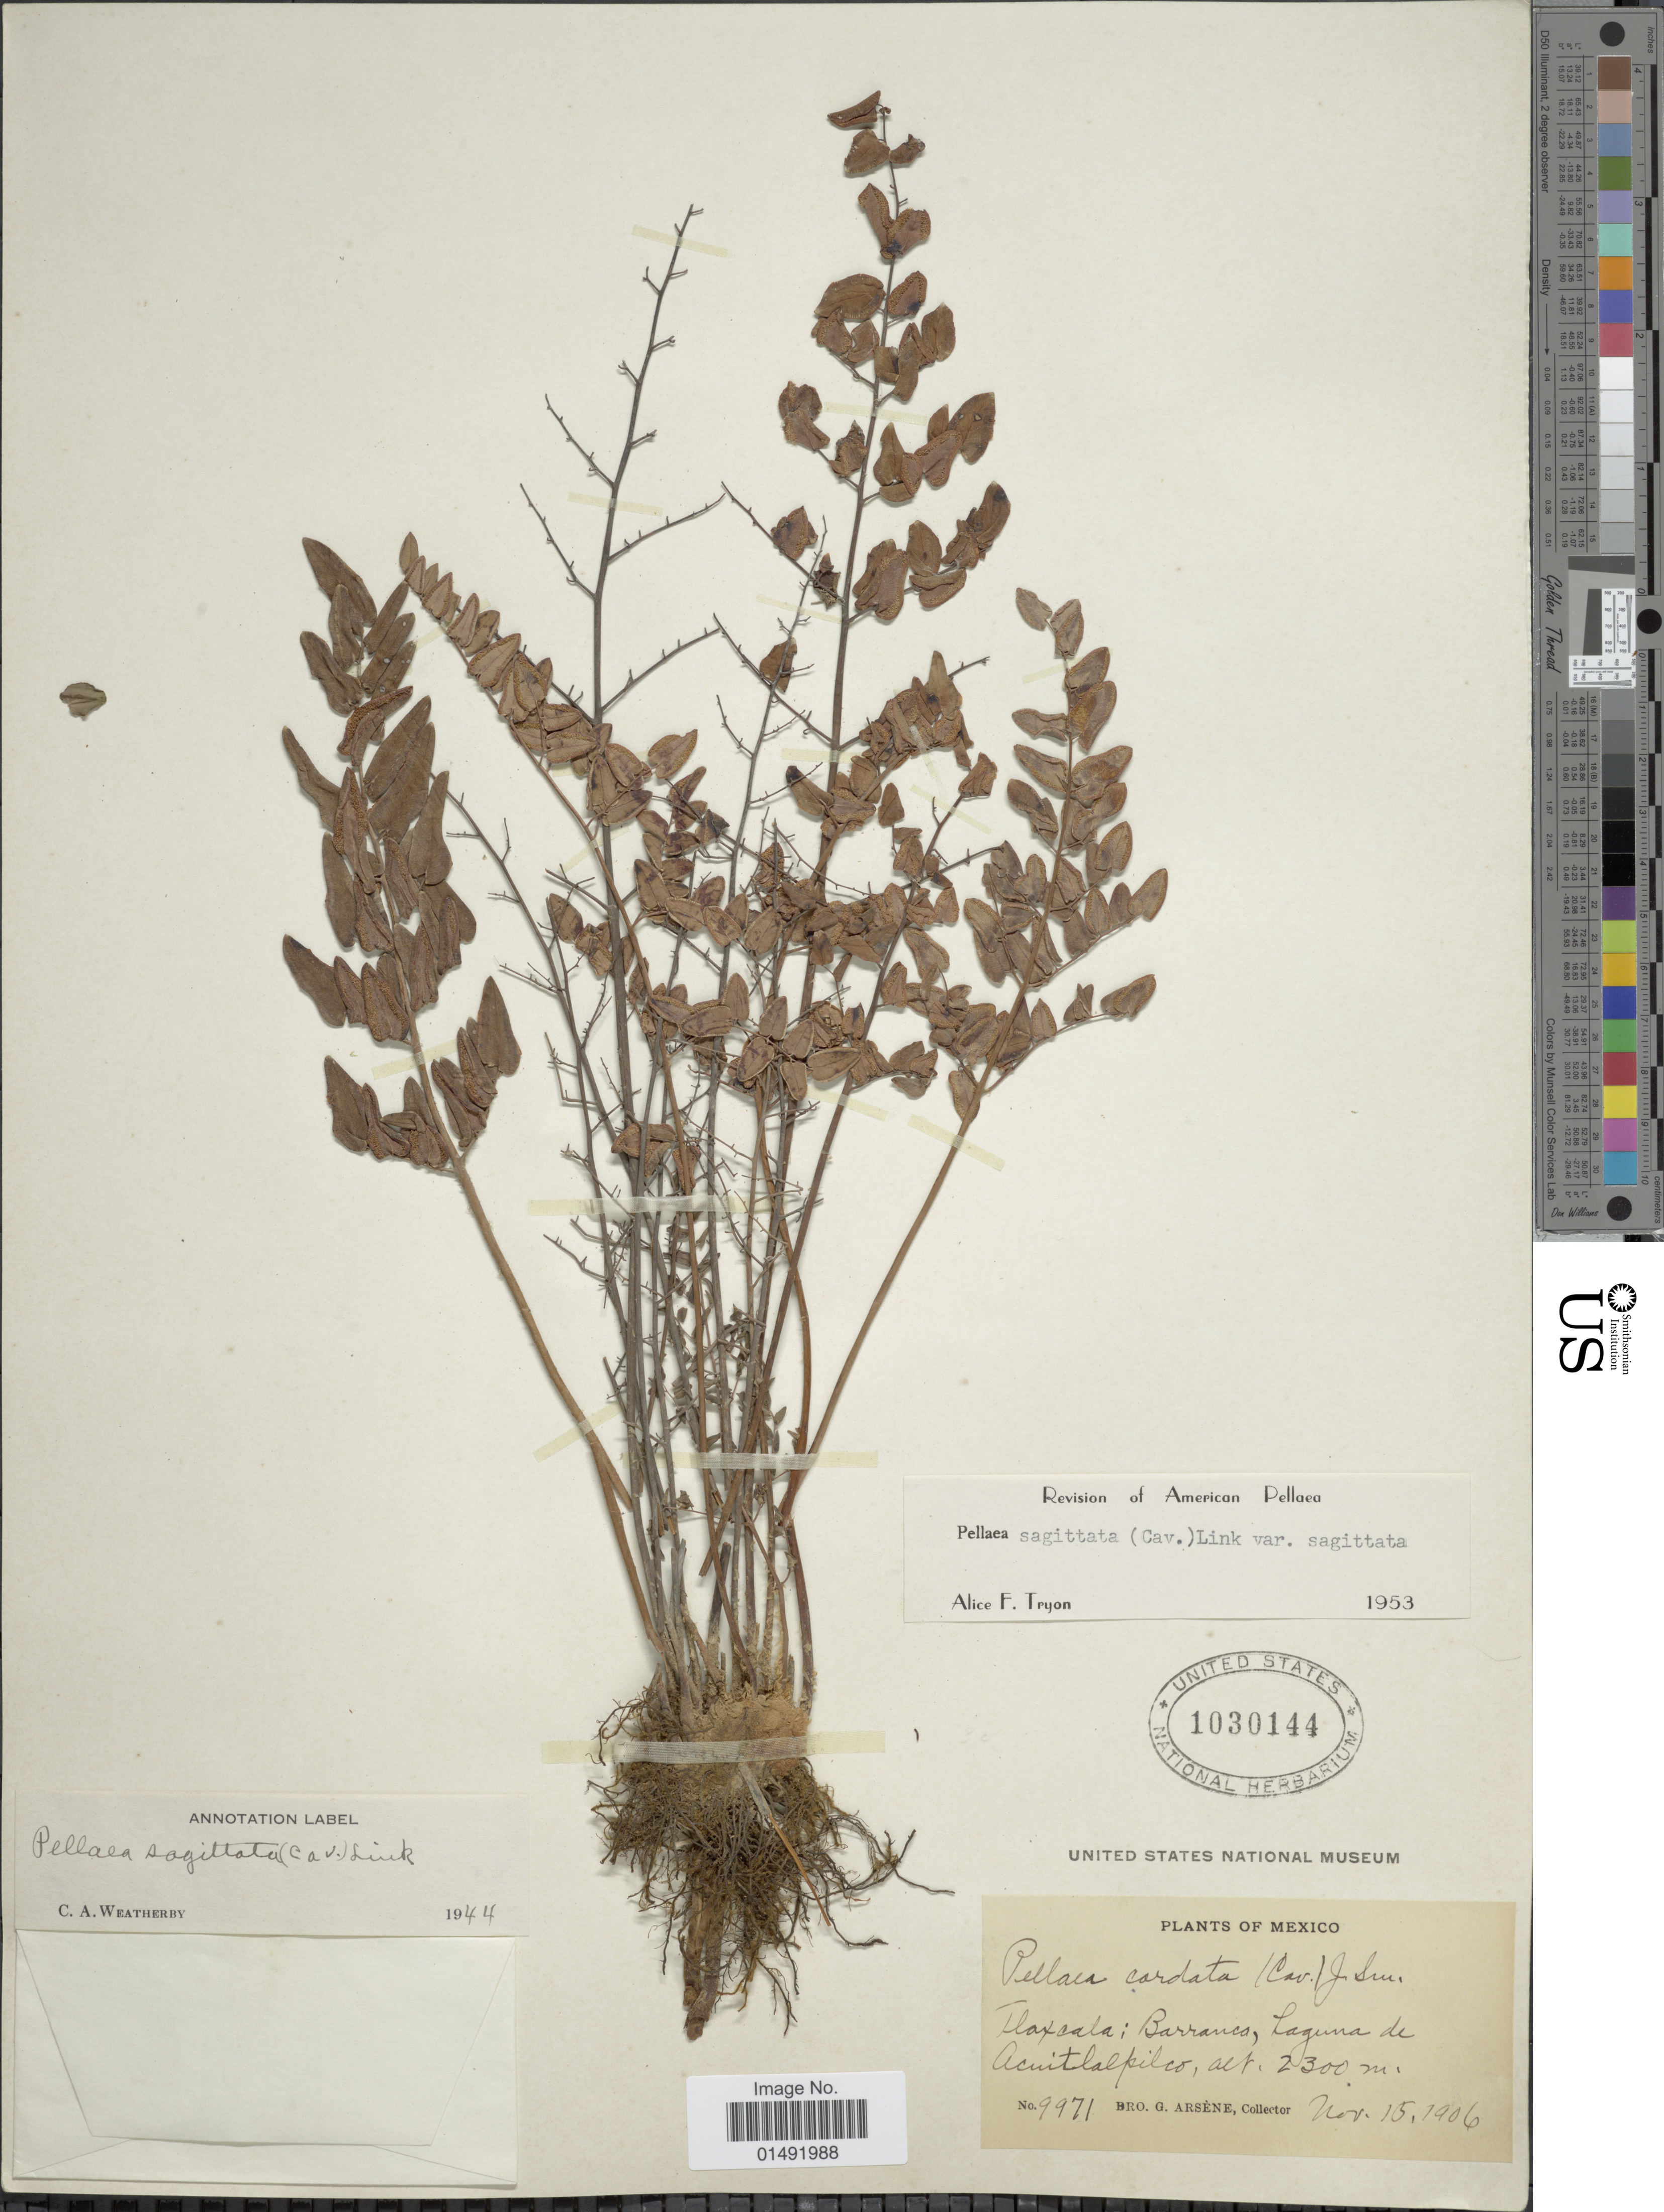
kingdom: Plantae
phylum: Tracheophyta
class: Polypodiopsida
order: Polypodiales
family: Pteridaceae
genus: Pellaea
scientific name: Pellaea sagittata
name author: (Cav.) Link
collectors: Bro. G. Arsène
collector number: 9971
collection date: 1906-11-15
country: Mexico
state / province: Tlaxcala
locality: Barranca, Laguna de Acuitlalpilco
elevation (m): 2300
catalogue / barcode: US 1030144